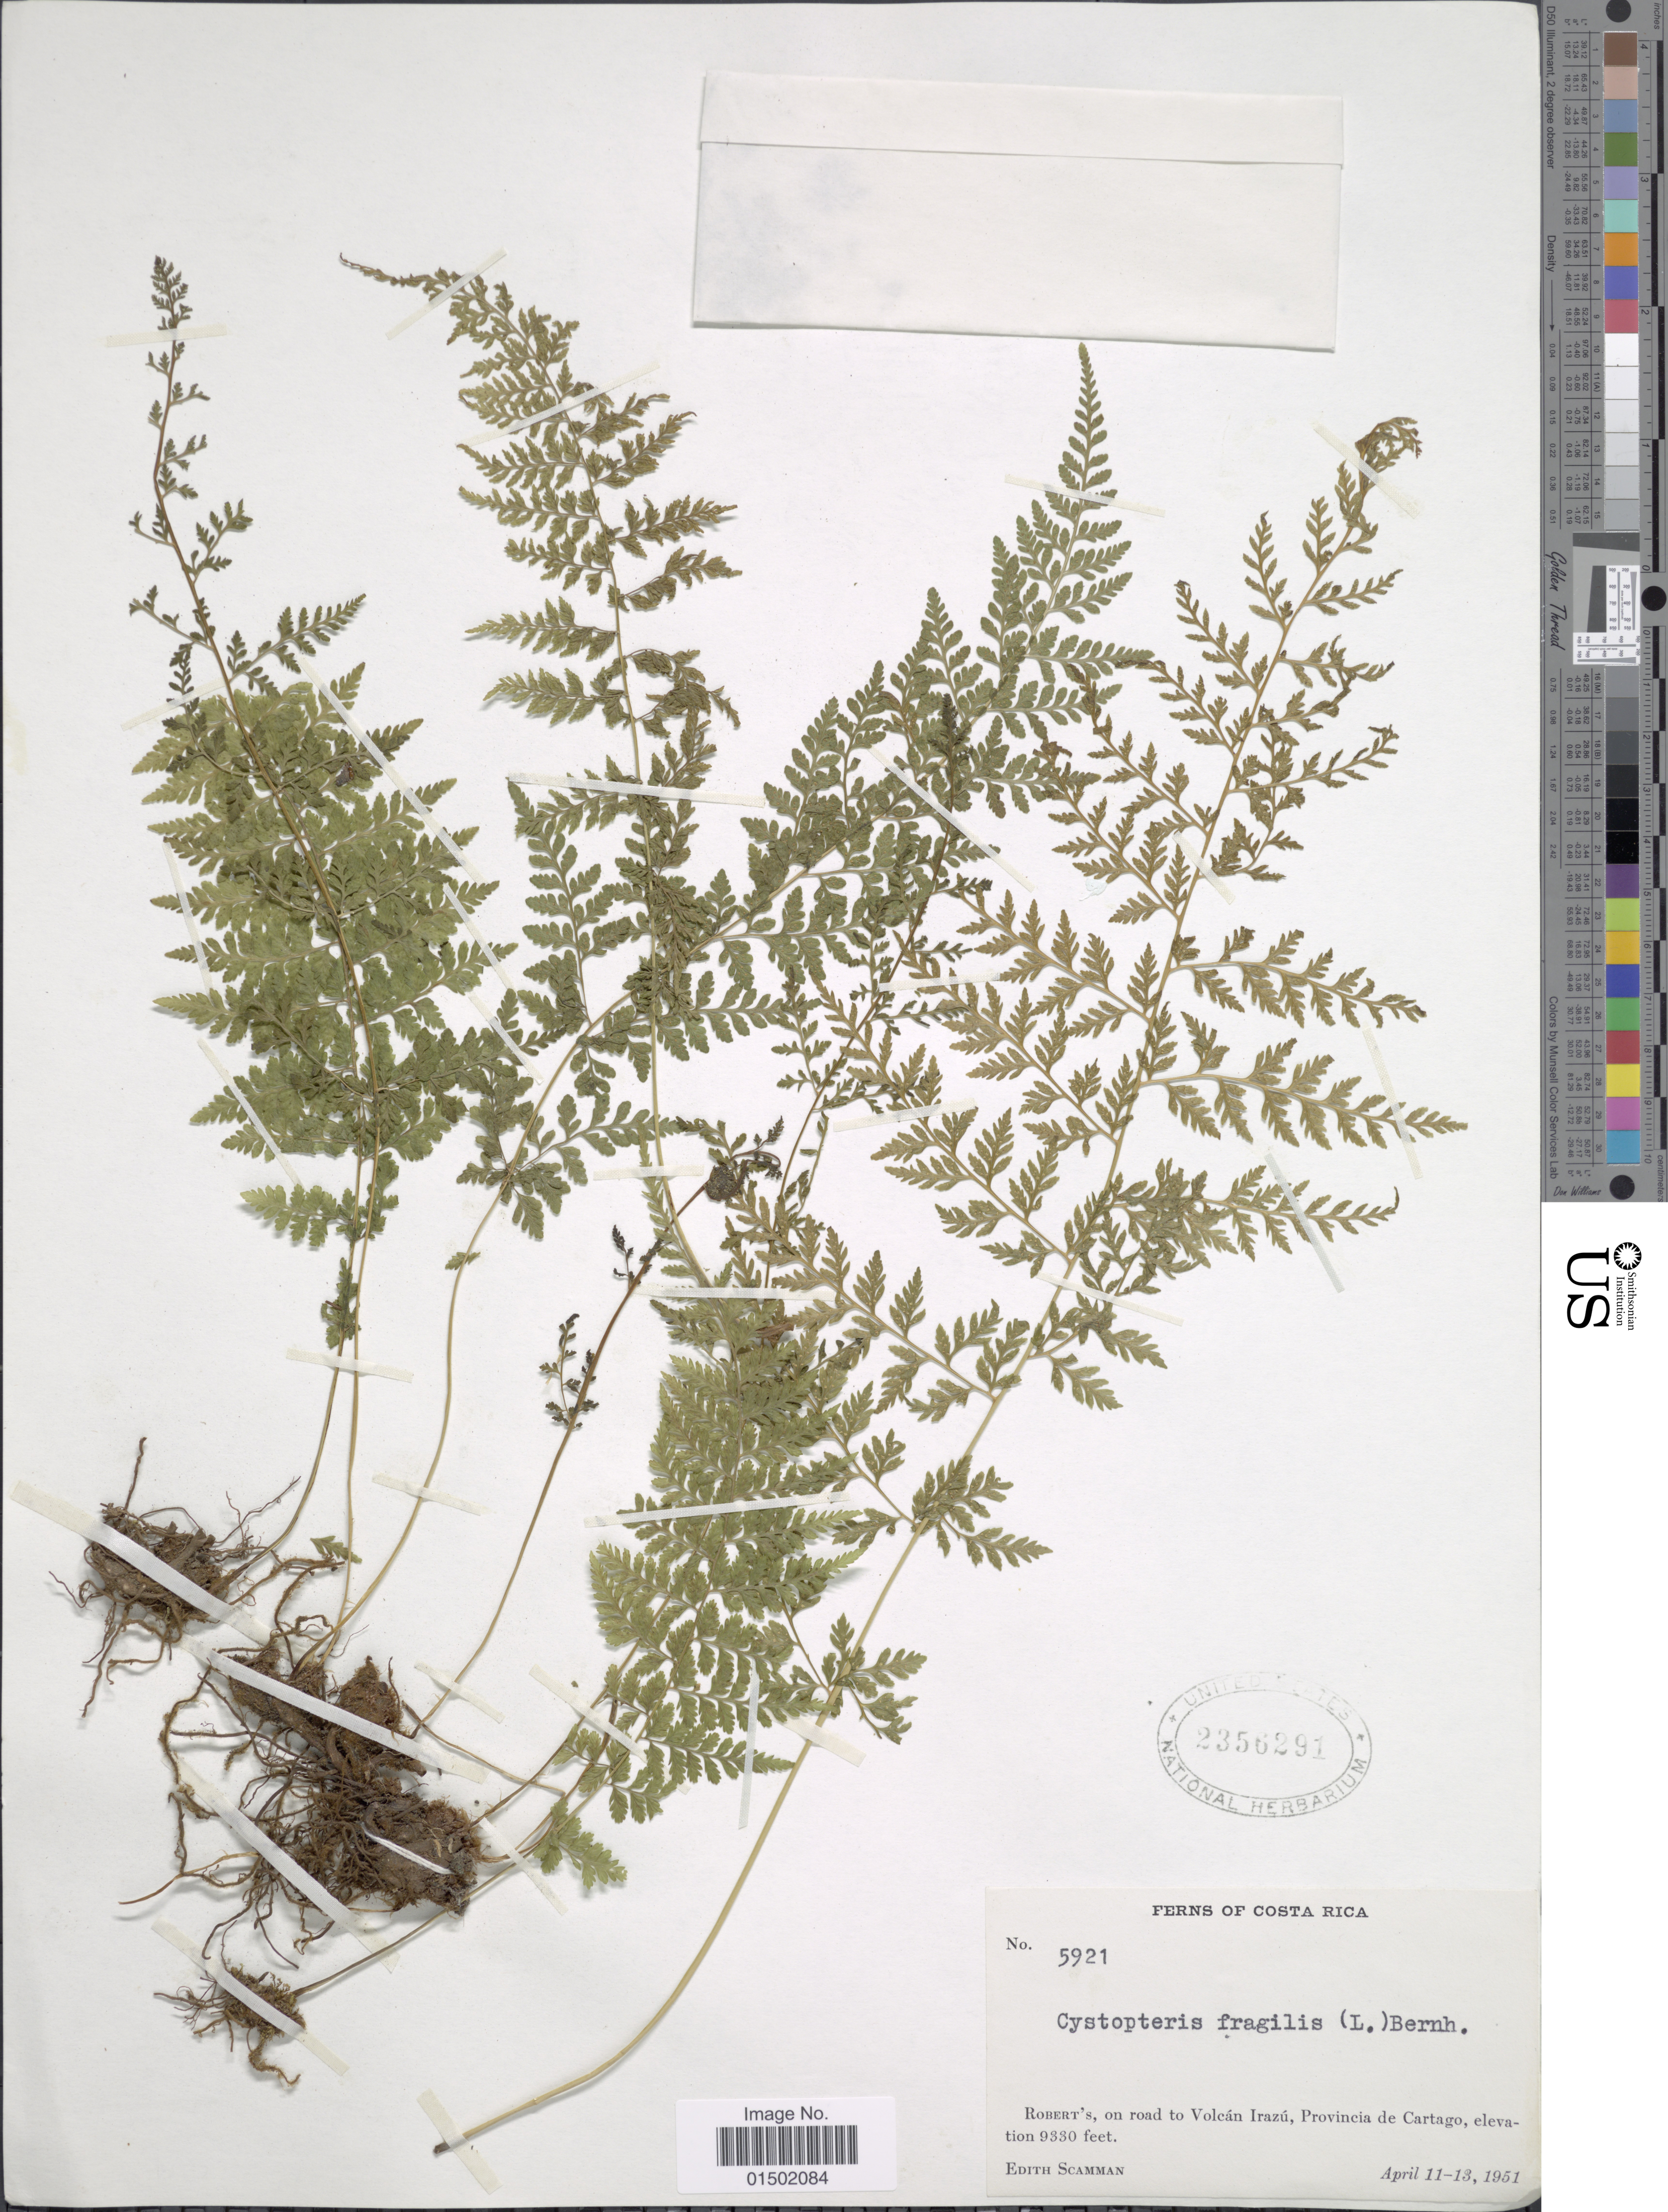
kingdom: Plantae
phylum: Tracheophyta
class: Polypodiopsida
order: Polypodiales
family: Cystopteridaceae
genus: Cystopteris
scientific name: Cystopteris fragilis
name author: (L.) Bernh.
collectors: E. Scamman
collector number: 5921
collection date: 1951-04-11/1951-04-13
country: Costa Rica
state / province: Cartago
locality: Ferns of Costa Rica. Robert's, on road to Volcan Irazu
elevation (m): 2844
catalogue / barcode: US 2356291